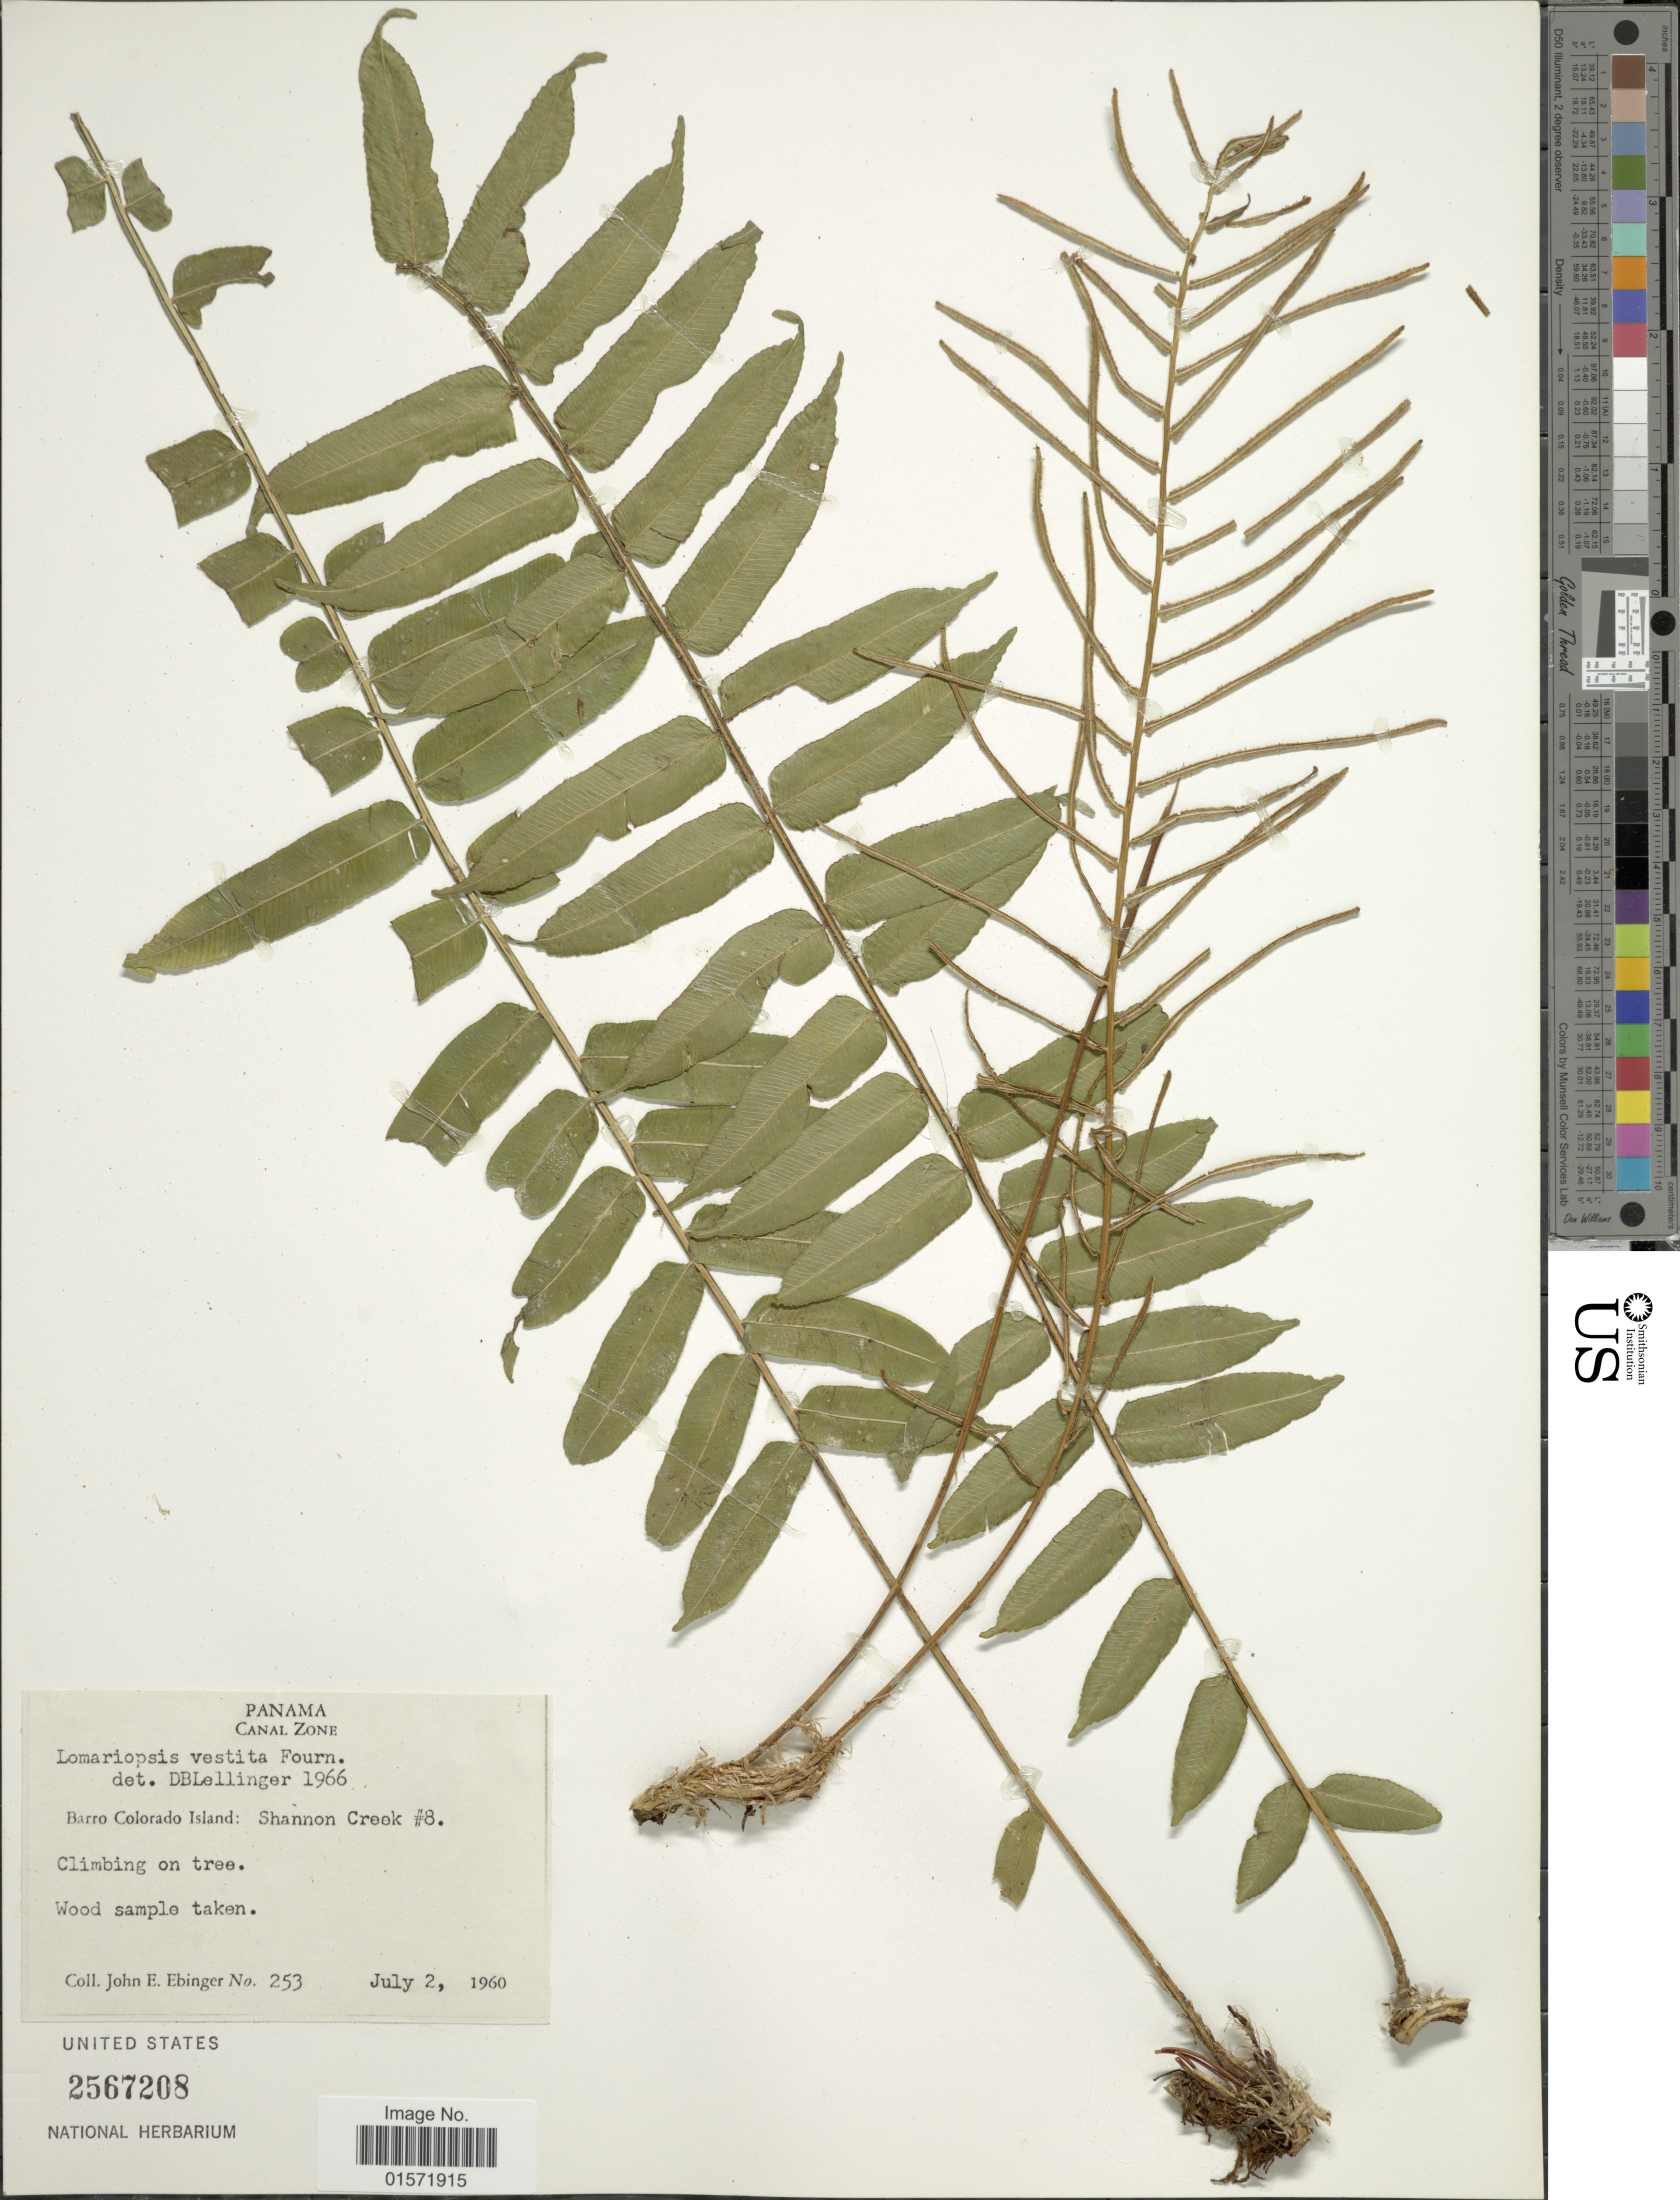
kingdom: Plantae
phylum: Tracheophyta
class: Polypodiopsida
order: Polypodiales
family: Lomariopsidaceae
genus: Lomariopsis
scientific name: Lomariopsis vestita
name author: E. Fourn.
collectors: J. Ebinger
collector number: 253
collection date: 1960-07-02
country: Panama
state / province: Panamá Oeste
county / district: Canal Zone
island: Barro Colorado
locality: Canal Zone, Barro Colorado Island: Shannon Creek #8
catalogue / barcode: US 2567208